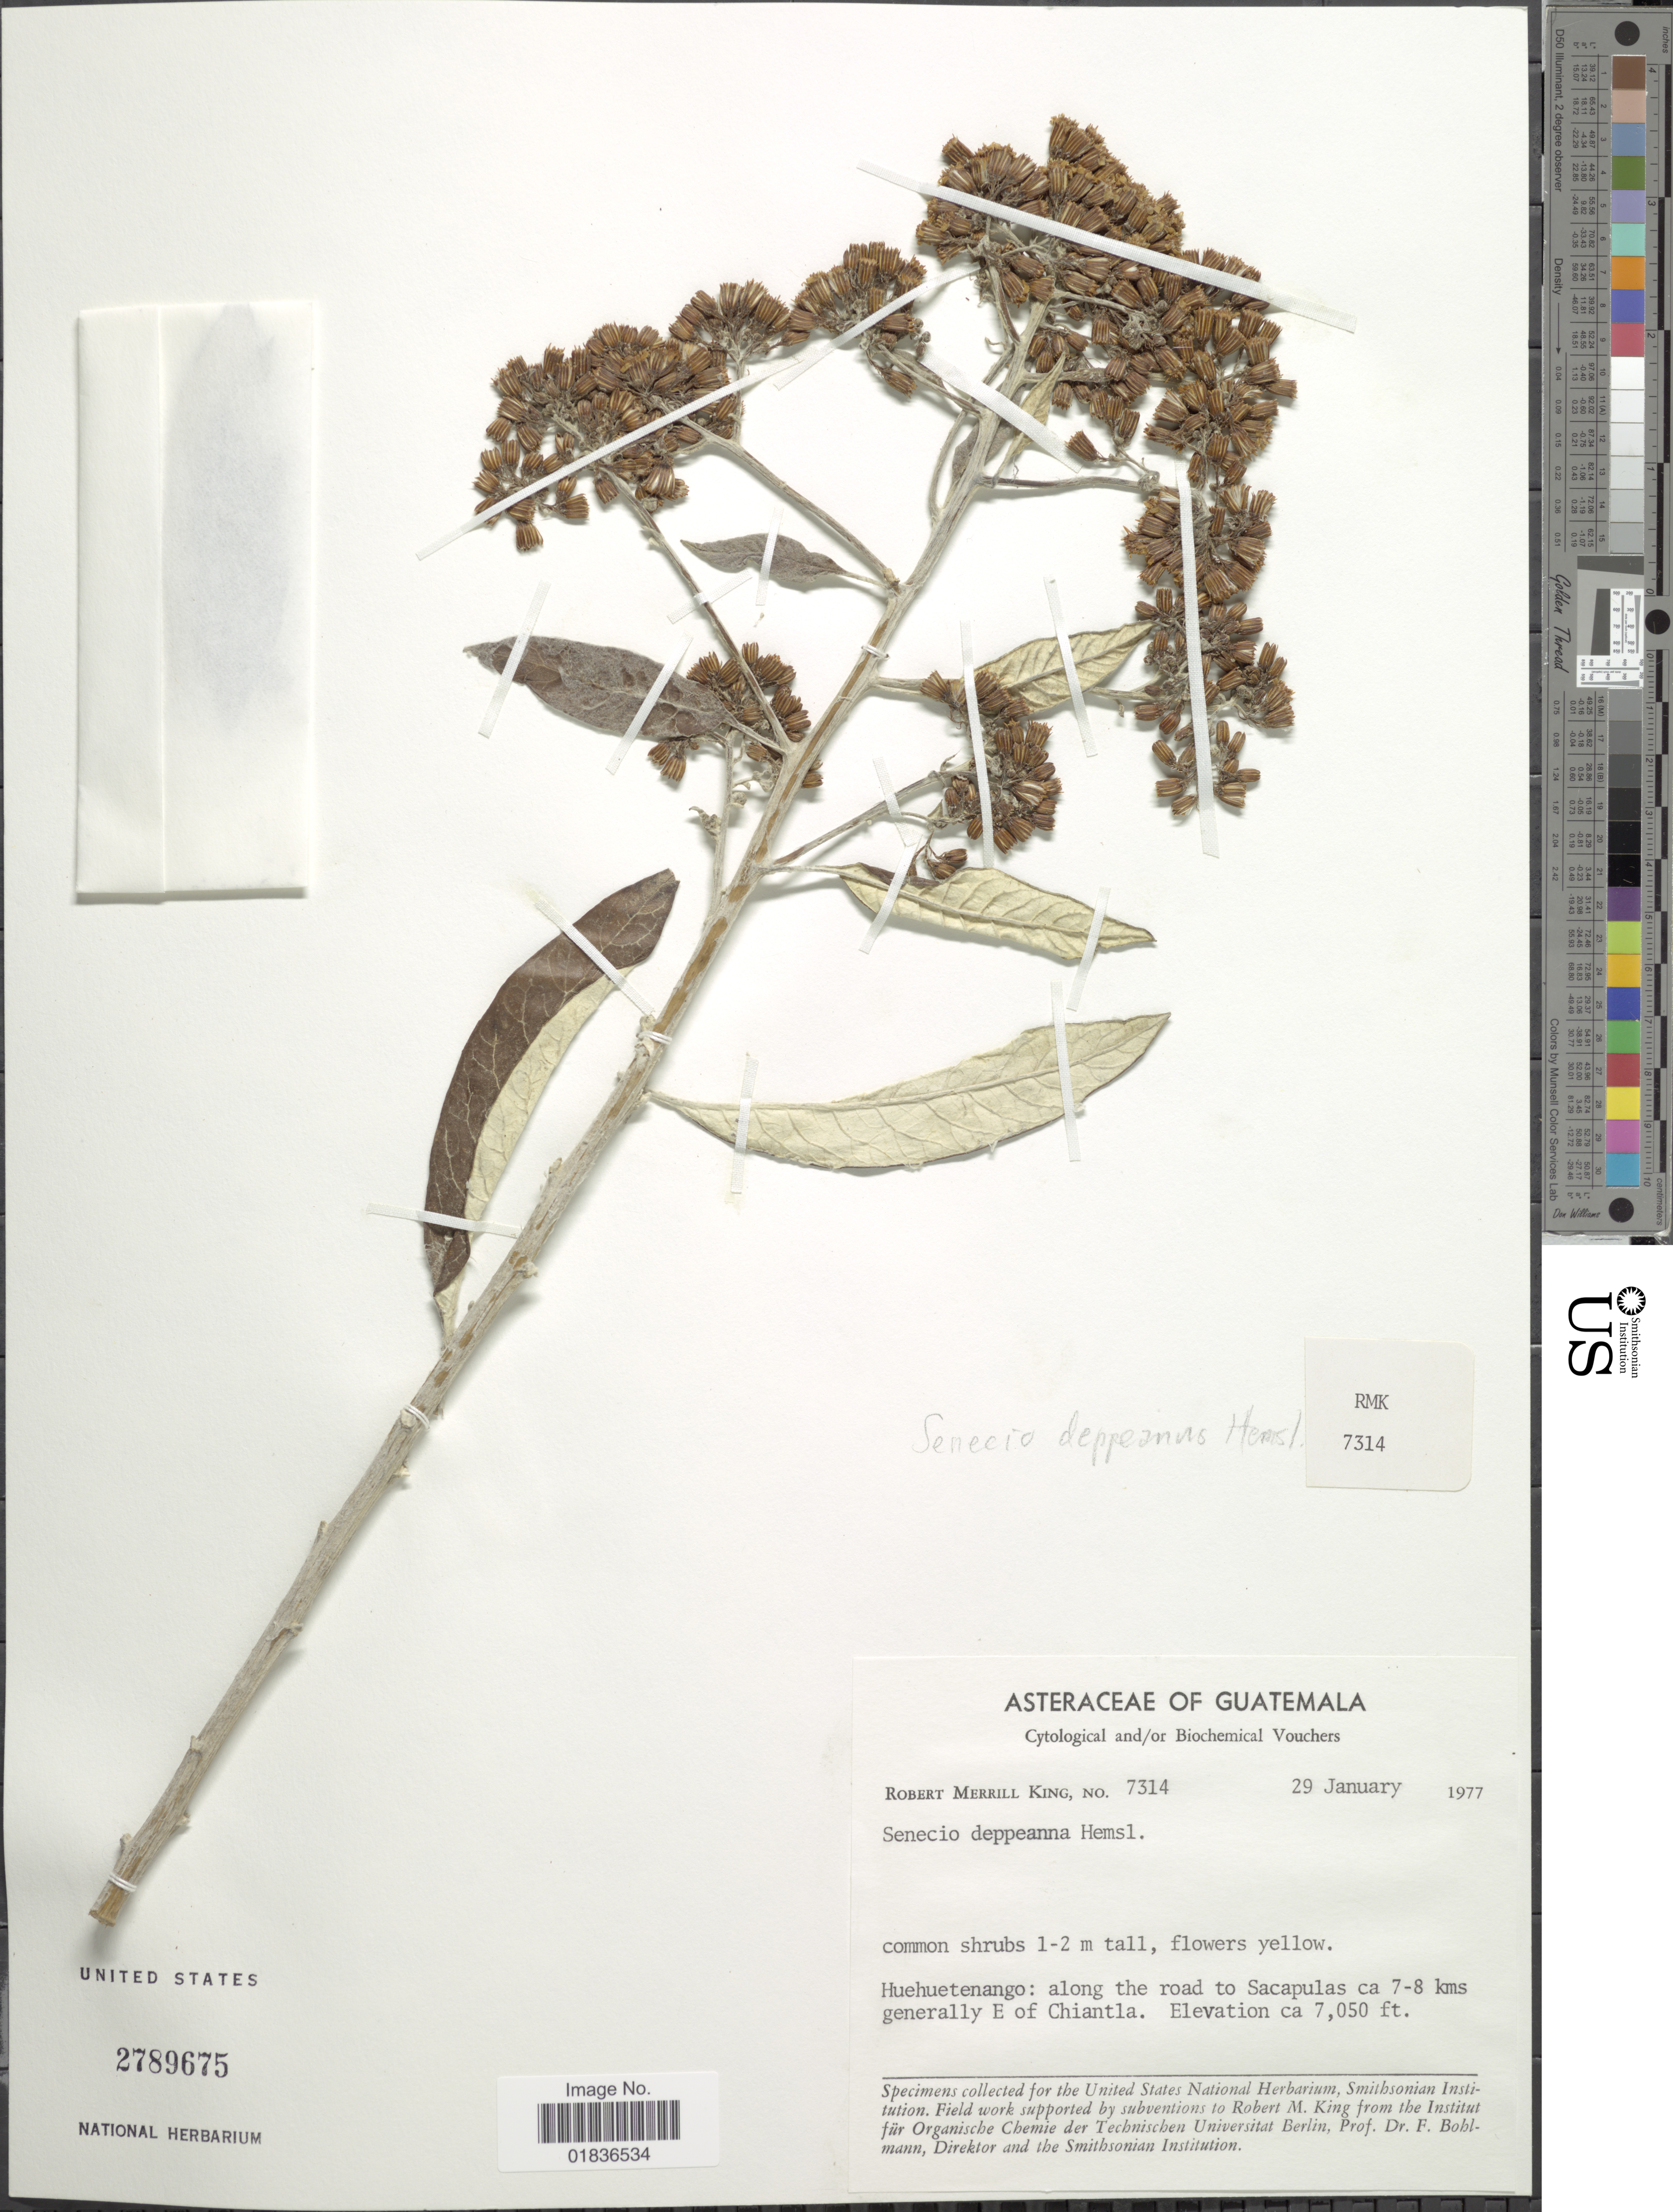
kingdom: Plantae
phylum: Tracheophyta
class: Magnoliopsida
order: Asterales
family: Asteraceae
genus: Senecio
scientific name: Senecio deppeanus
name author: Hemsl.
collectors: R. M. King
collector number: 7314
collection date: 1977-01-29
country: Guatemala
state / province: Huehuetenango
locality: Along the road to Sacapulas ca 7-8 kms generally E of Chiantla.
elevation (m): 2149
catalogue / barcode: US 2789675